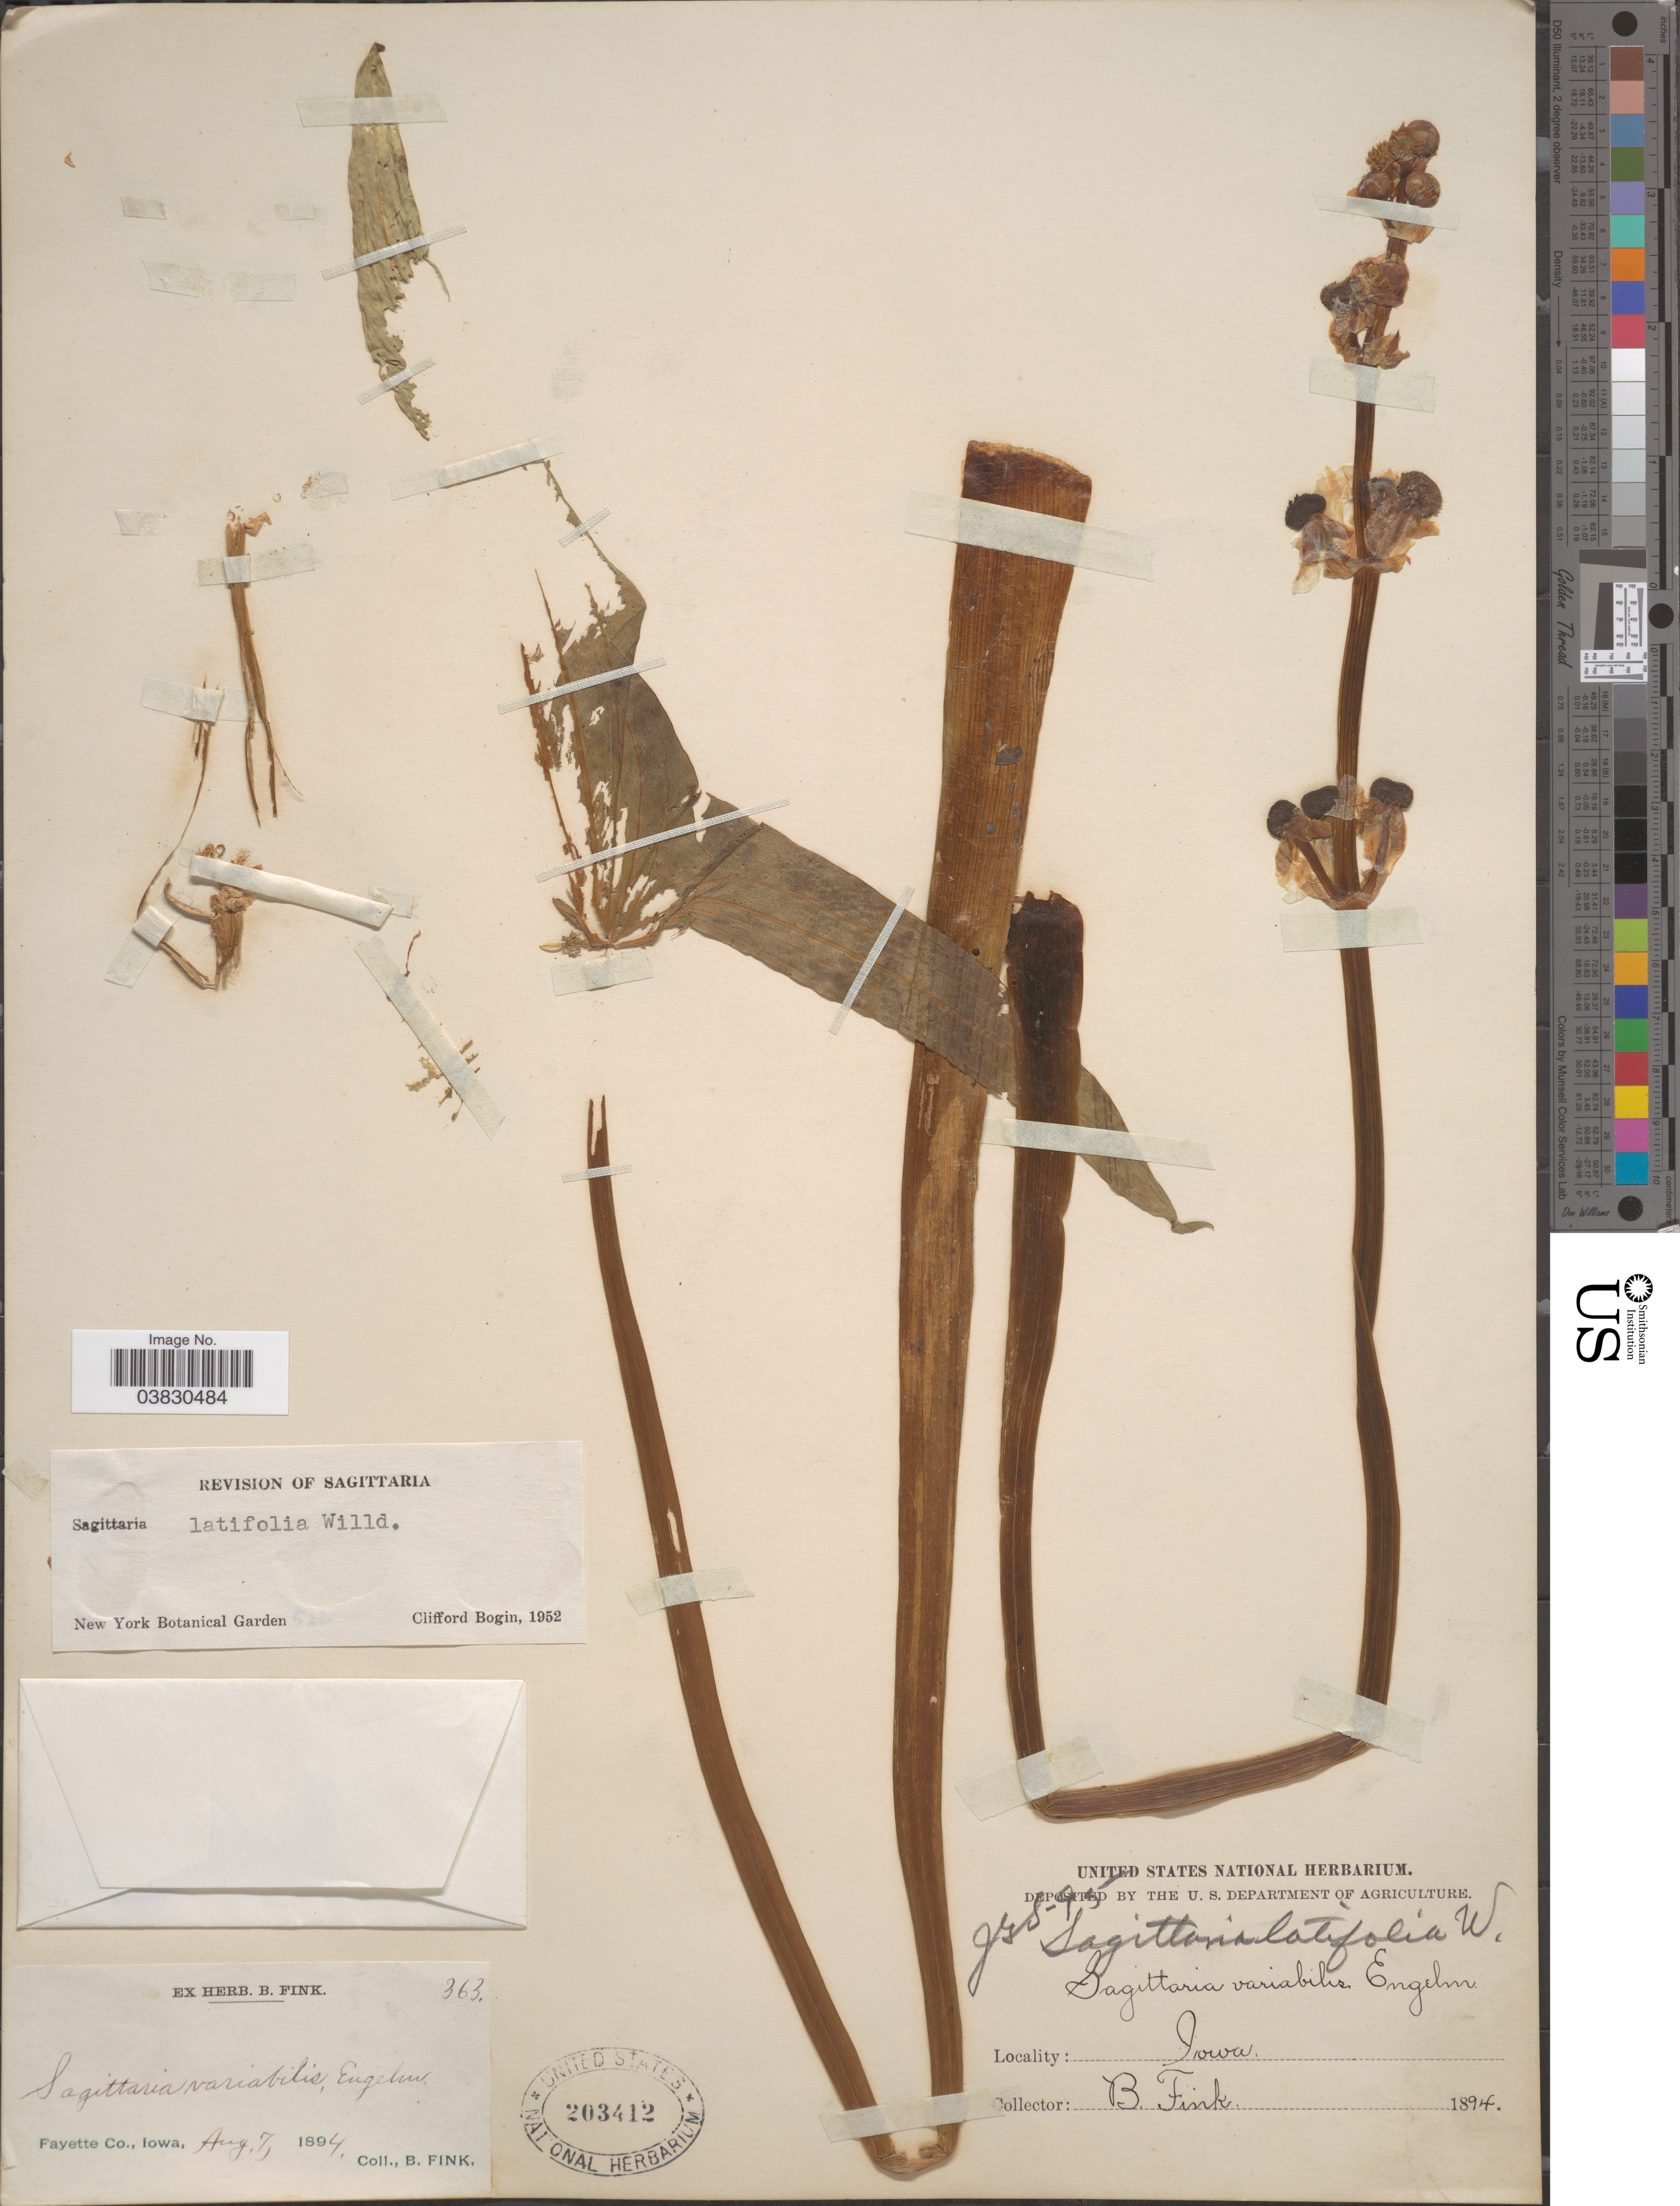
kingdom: Plantae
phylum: Tracheophyta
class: Liliopsida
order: Alismatales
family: Alismataceae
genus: Sagittaria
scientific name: Sagittaria latifolia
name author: Willd.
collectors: B. Fink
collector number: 363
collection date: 1894-08-07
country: United States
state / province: Iowa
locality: Fayette Co.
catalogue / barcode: US 203412